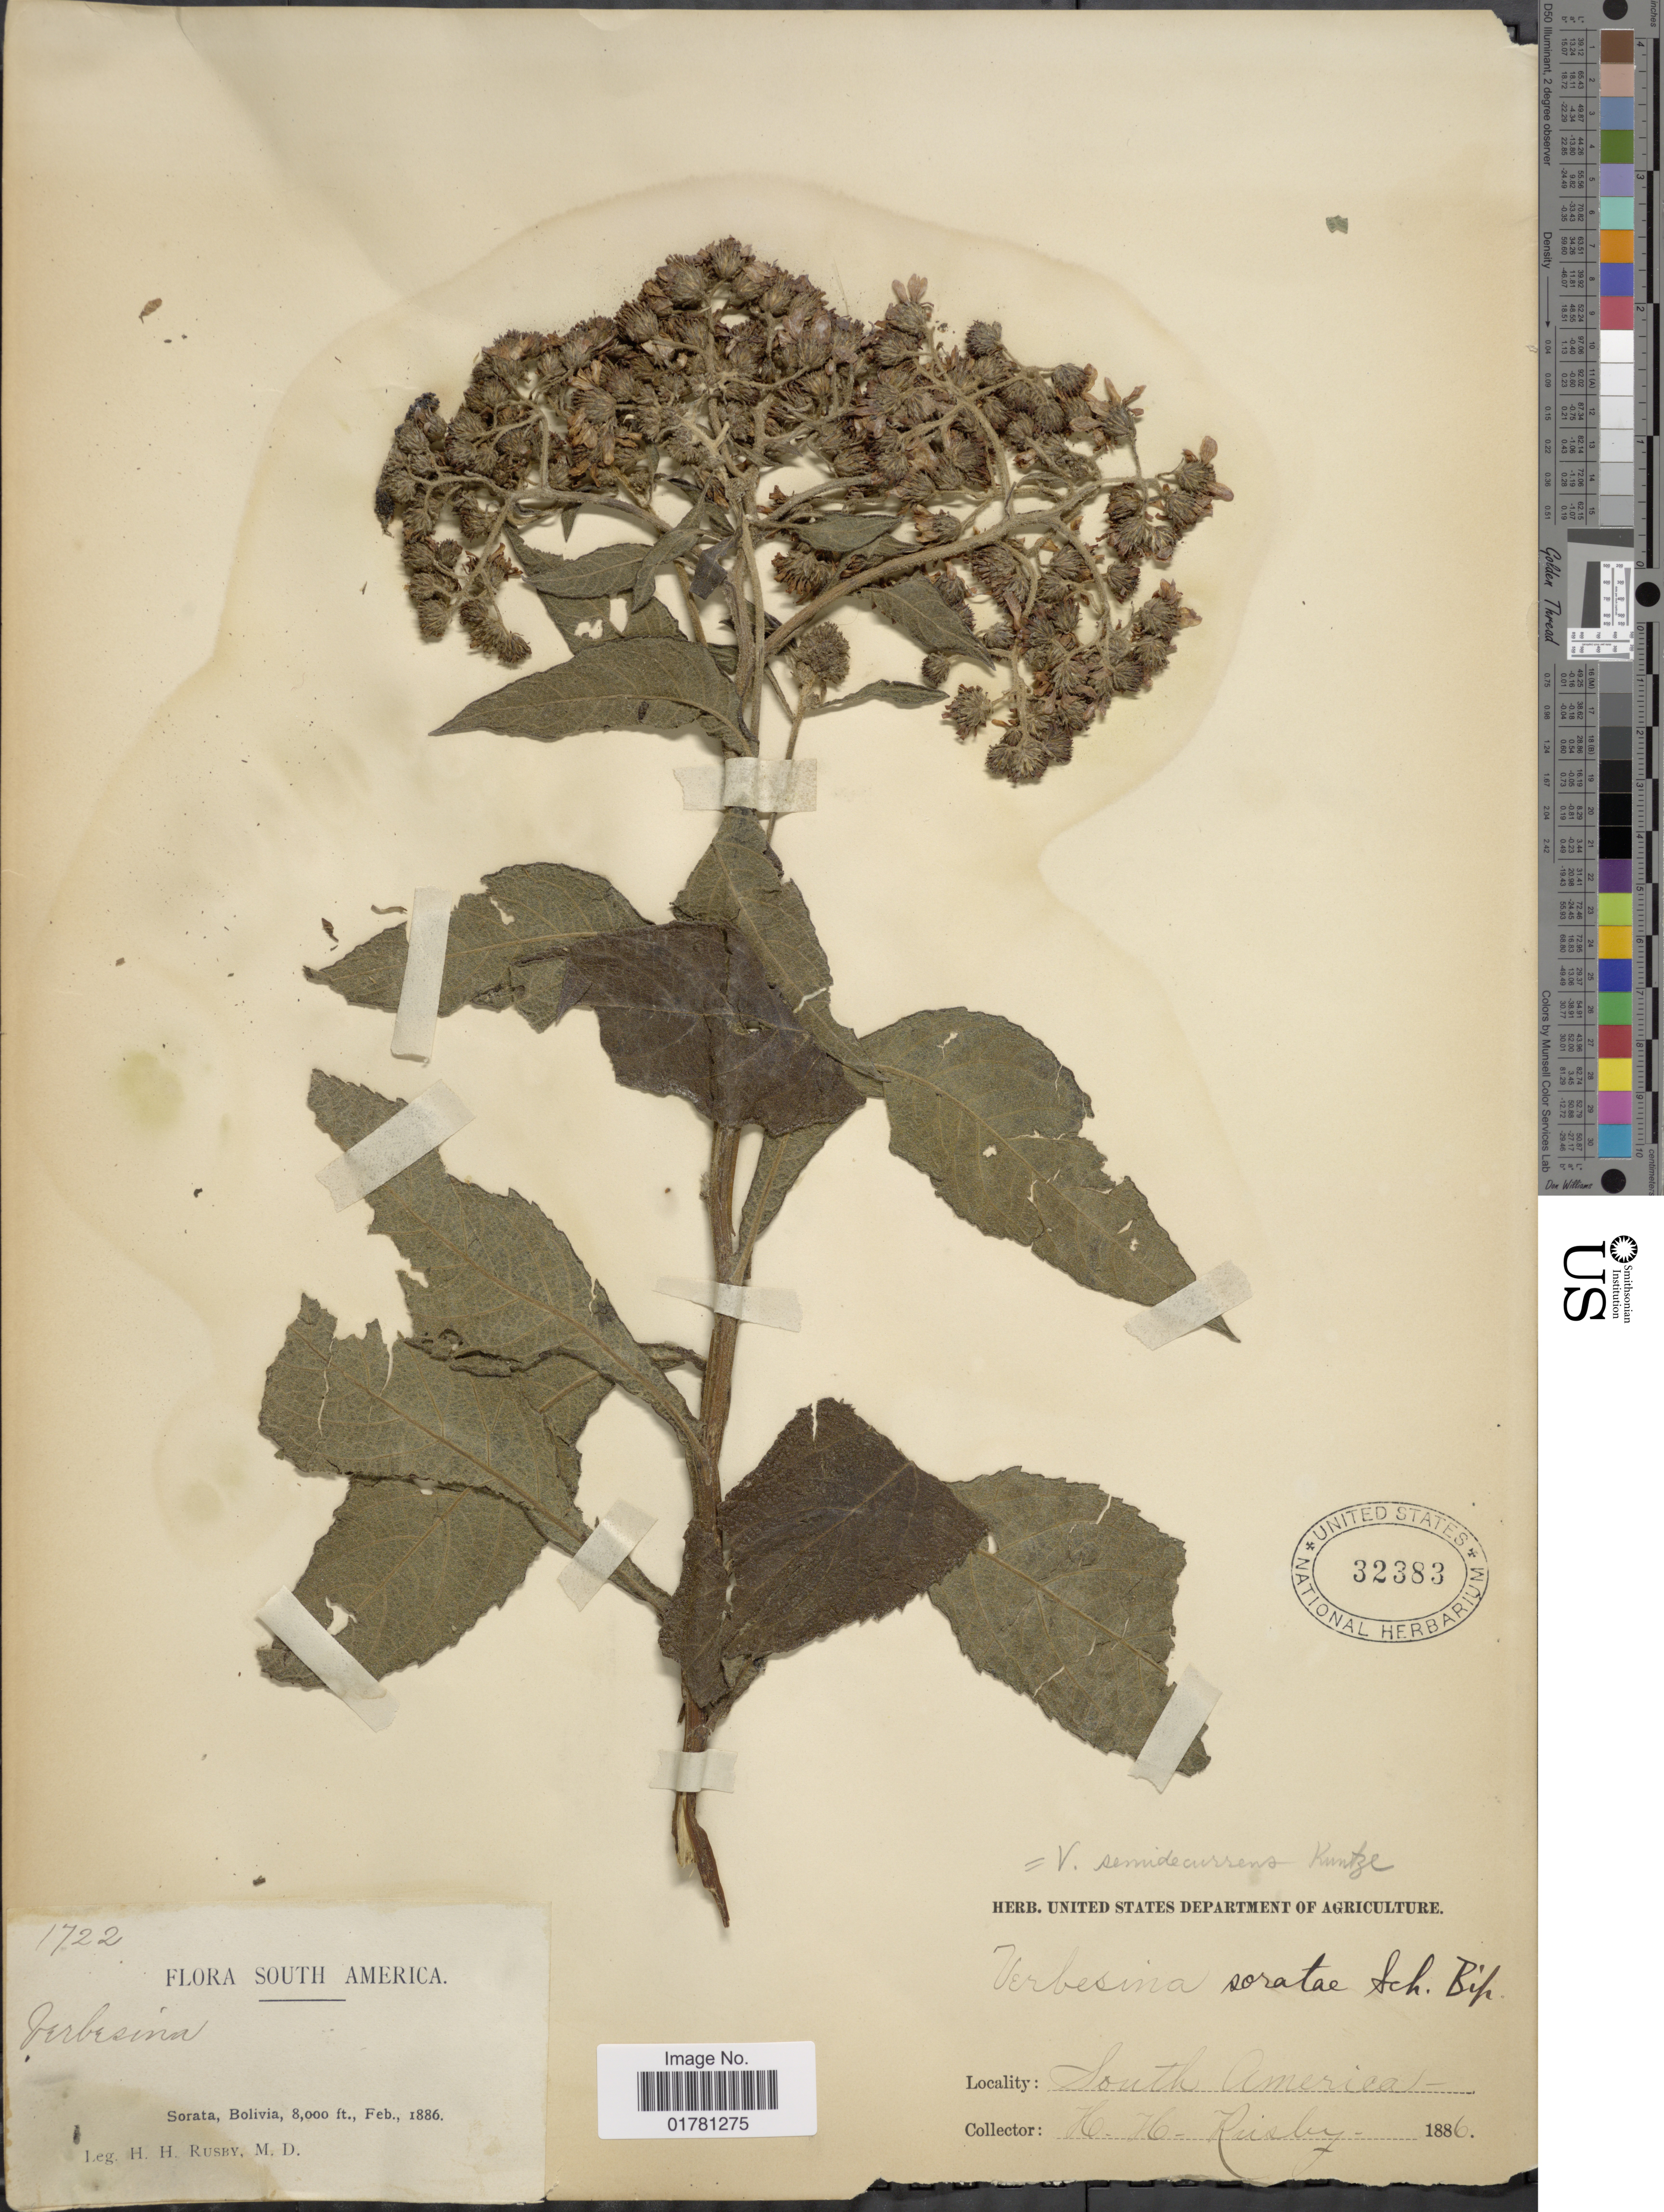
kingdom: Plantae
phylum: Tracheophyta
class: Magnoliopsida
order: Asterales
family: Asteraceae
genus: Verbesina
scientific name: Verbesina semidecurrens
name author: Kuntze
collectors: H. H. Rusby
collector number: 1722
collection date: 1886-02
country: Bolivia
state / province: La Páz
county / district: Larecaja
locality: Sorata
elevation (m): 2438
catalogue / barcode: US 32383